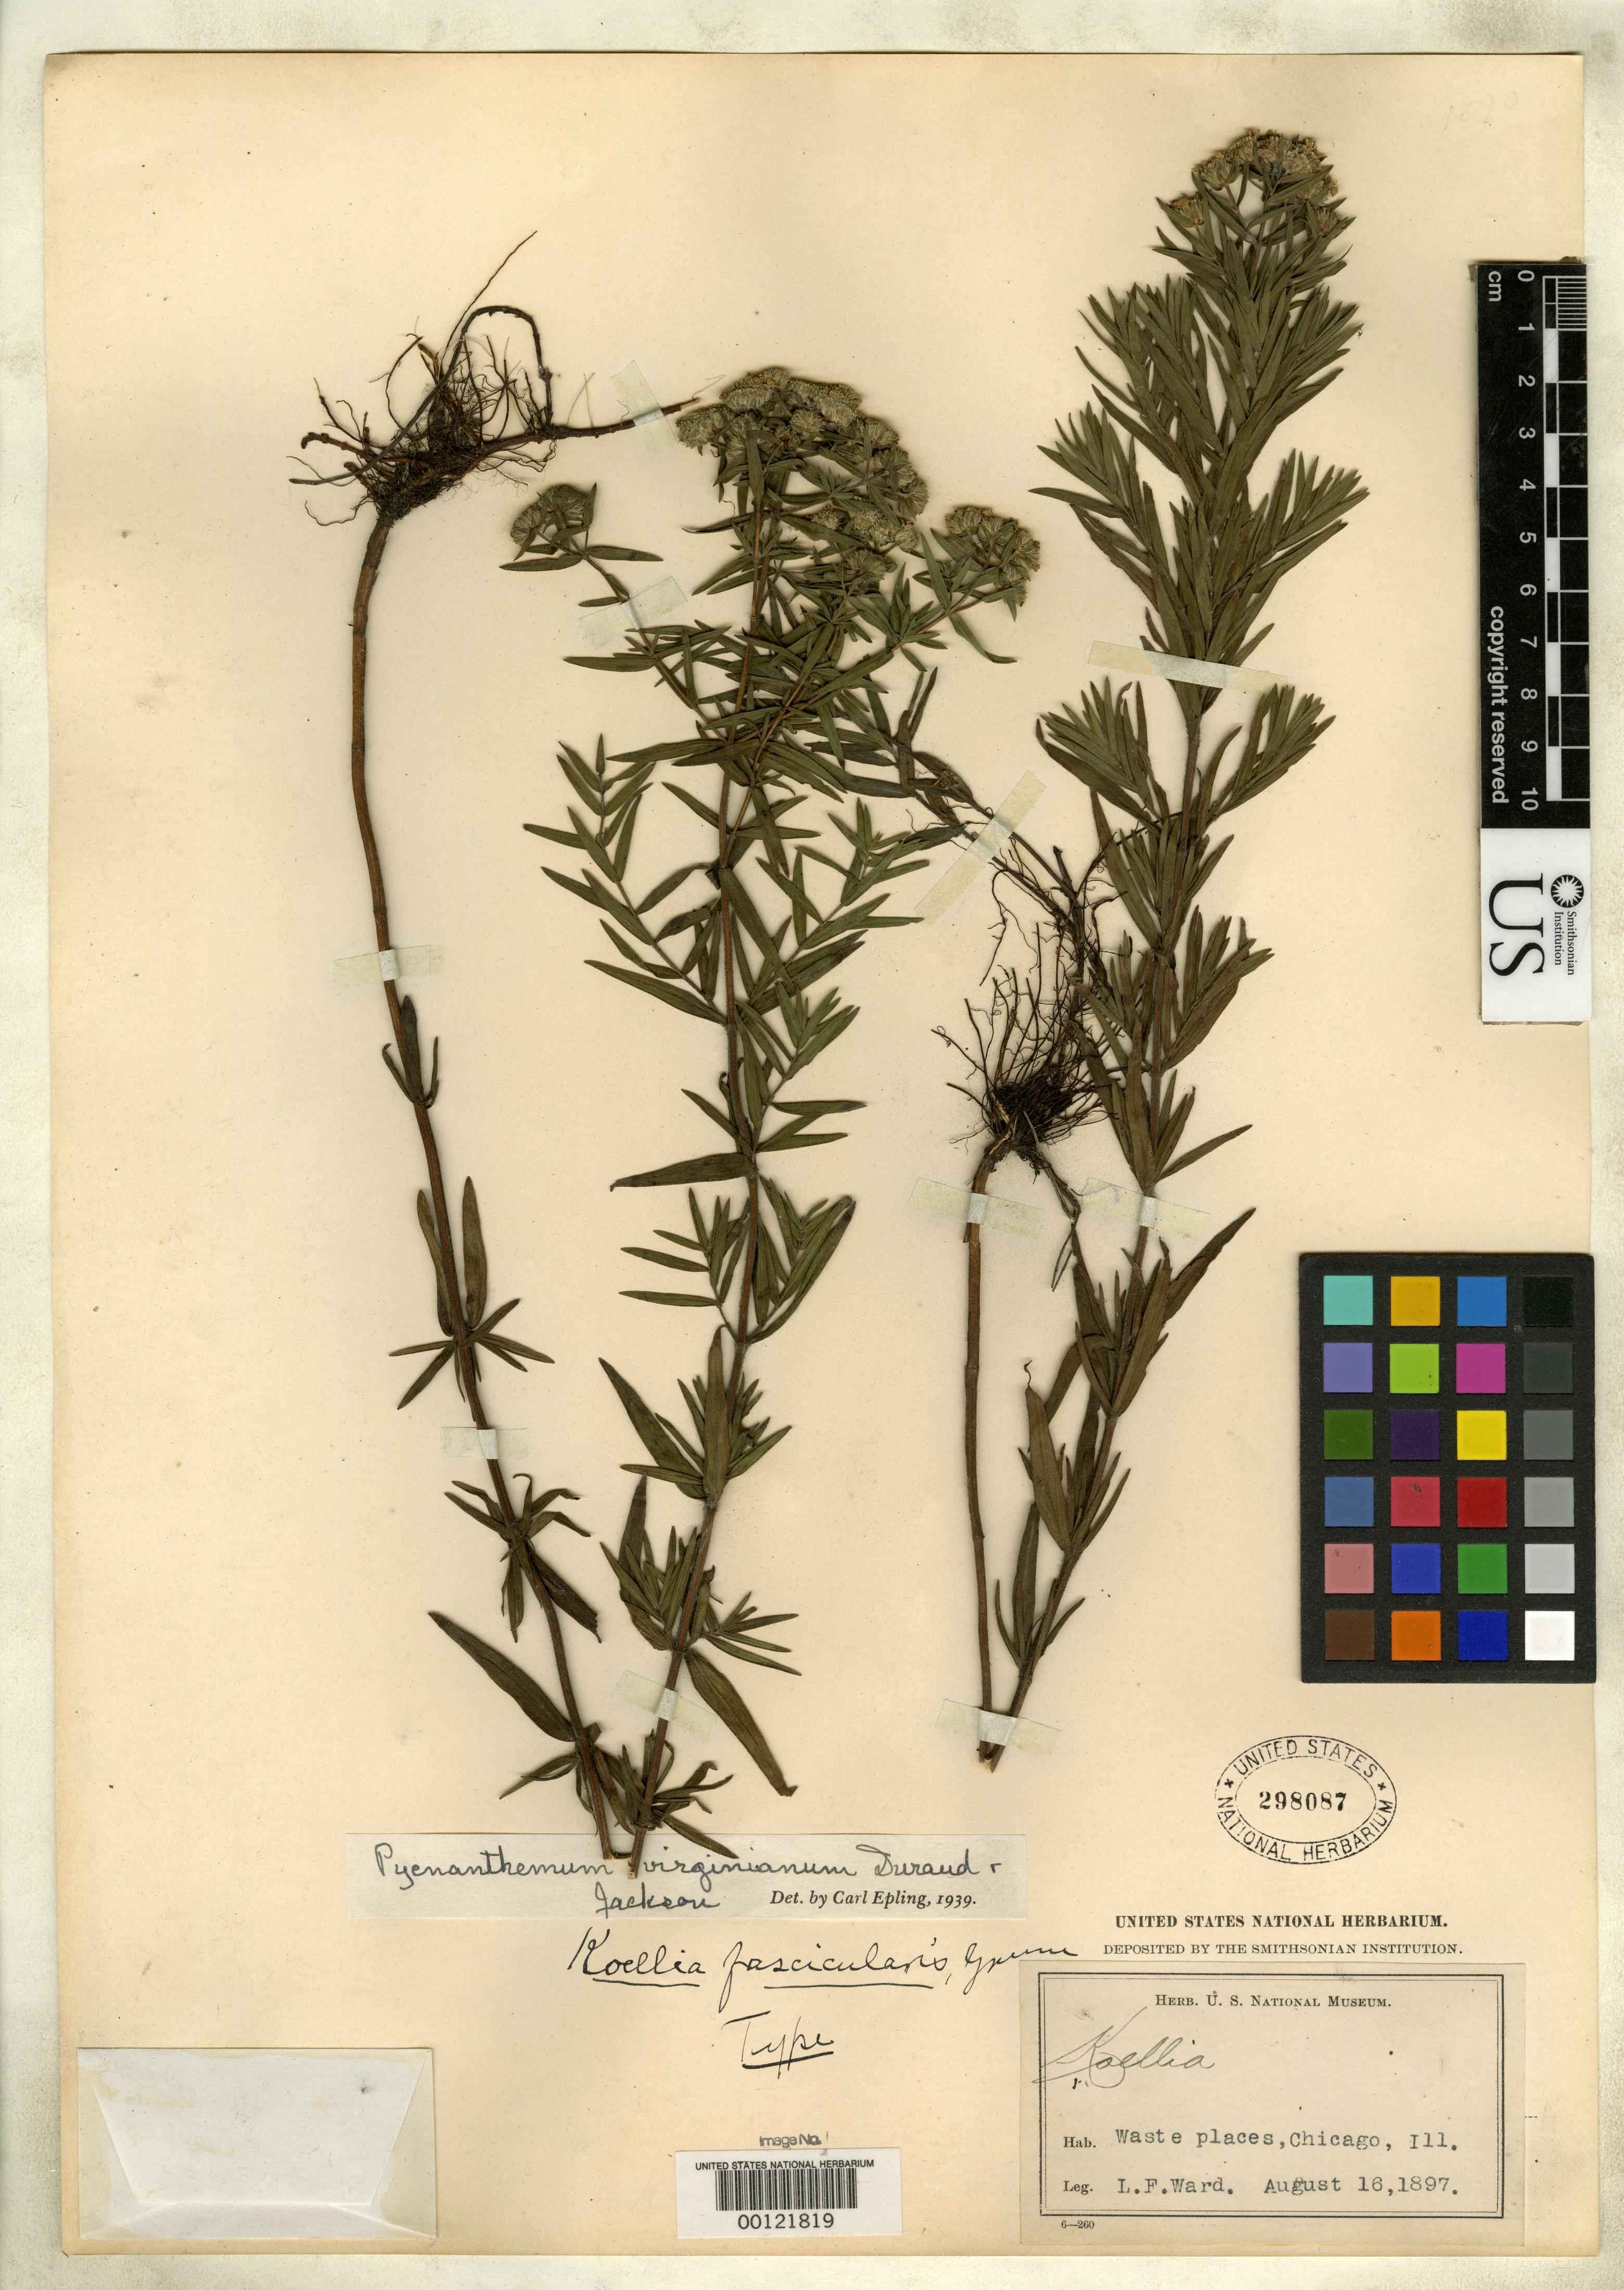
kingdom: Plantae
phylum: Tracheophyta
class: Magnoliopsida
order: Lamiales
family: Lamiaceae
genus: Koellia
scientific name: Koellia fascicularis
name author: Greene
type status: Syntype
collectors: L. F. Ward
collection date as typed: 16 Aug 1897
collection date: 1897-08-16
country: United States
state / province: Illinois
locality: Chicago.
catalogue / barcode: US 298087